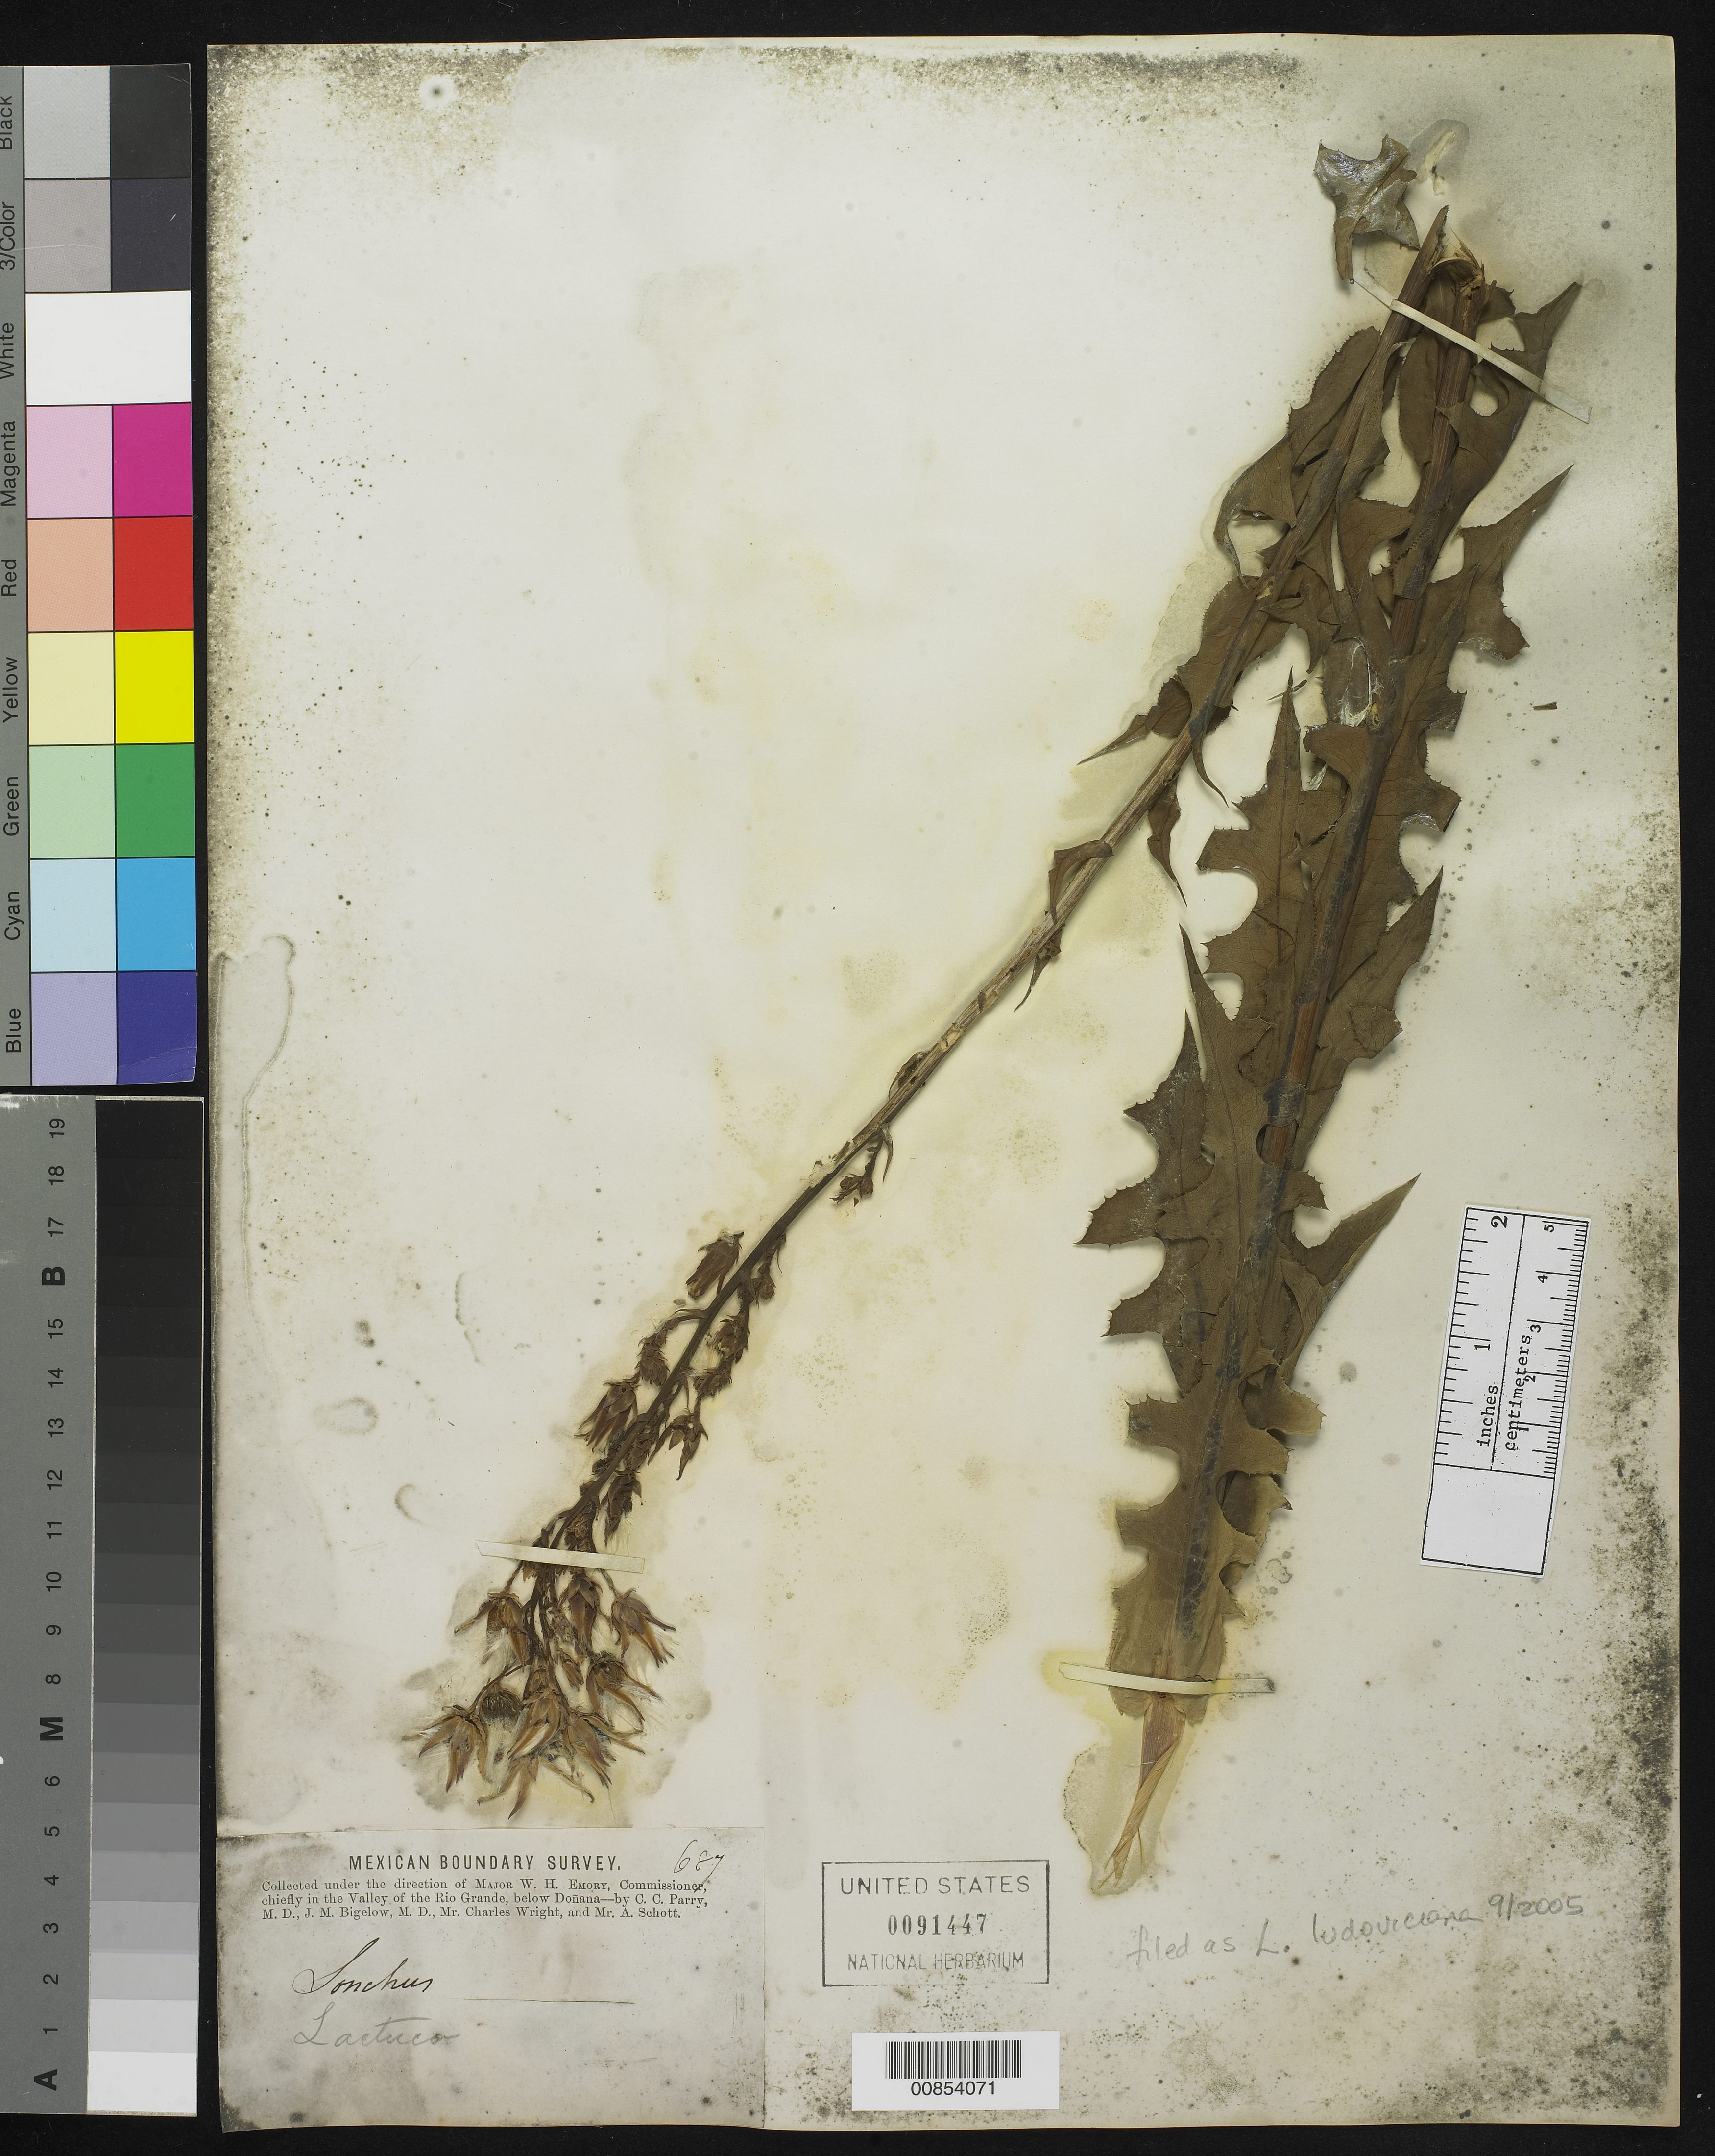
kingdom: Plantae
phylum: Tracheophyta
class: Magnoliopsida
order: Asterales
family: Asteraceae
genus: Lactuca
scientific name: Lactuca ludoviciana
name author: (Nutt.) Riddell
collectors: C. C. Parry, J. M. Bigelow, C. Wright & A. C. V. Schott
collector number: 687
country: United States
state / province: New Mexico / Texas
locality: Valley of the Rio Grande, below Doñana.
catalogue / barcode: US 91447